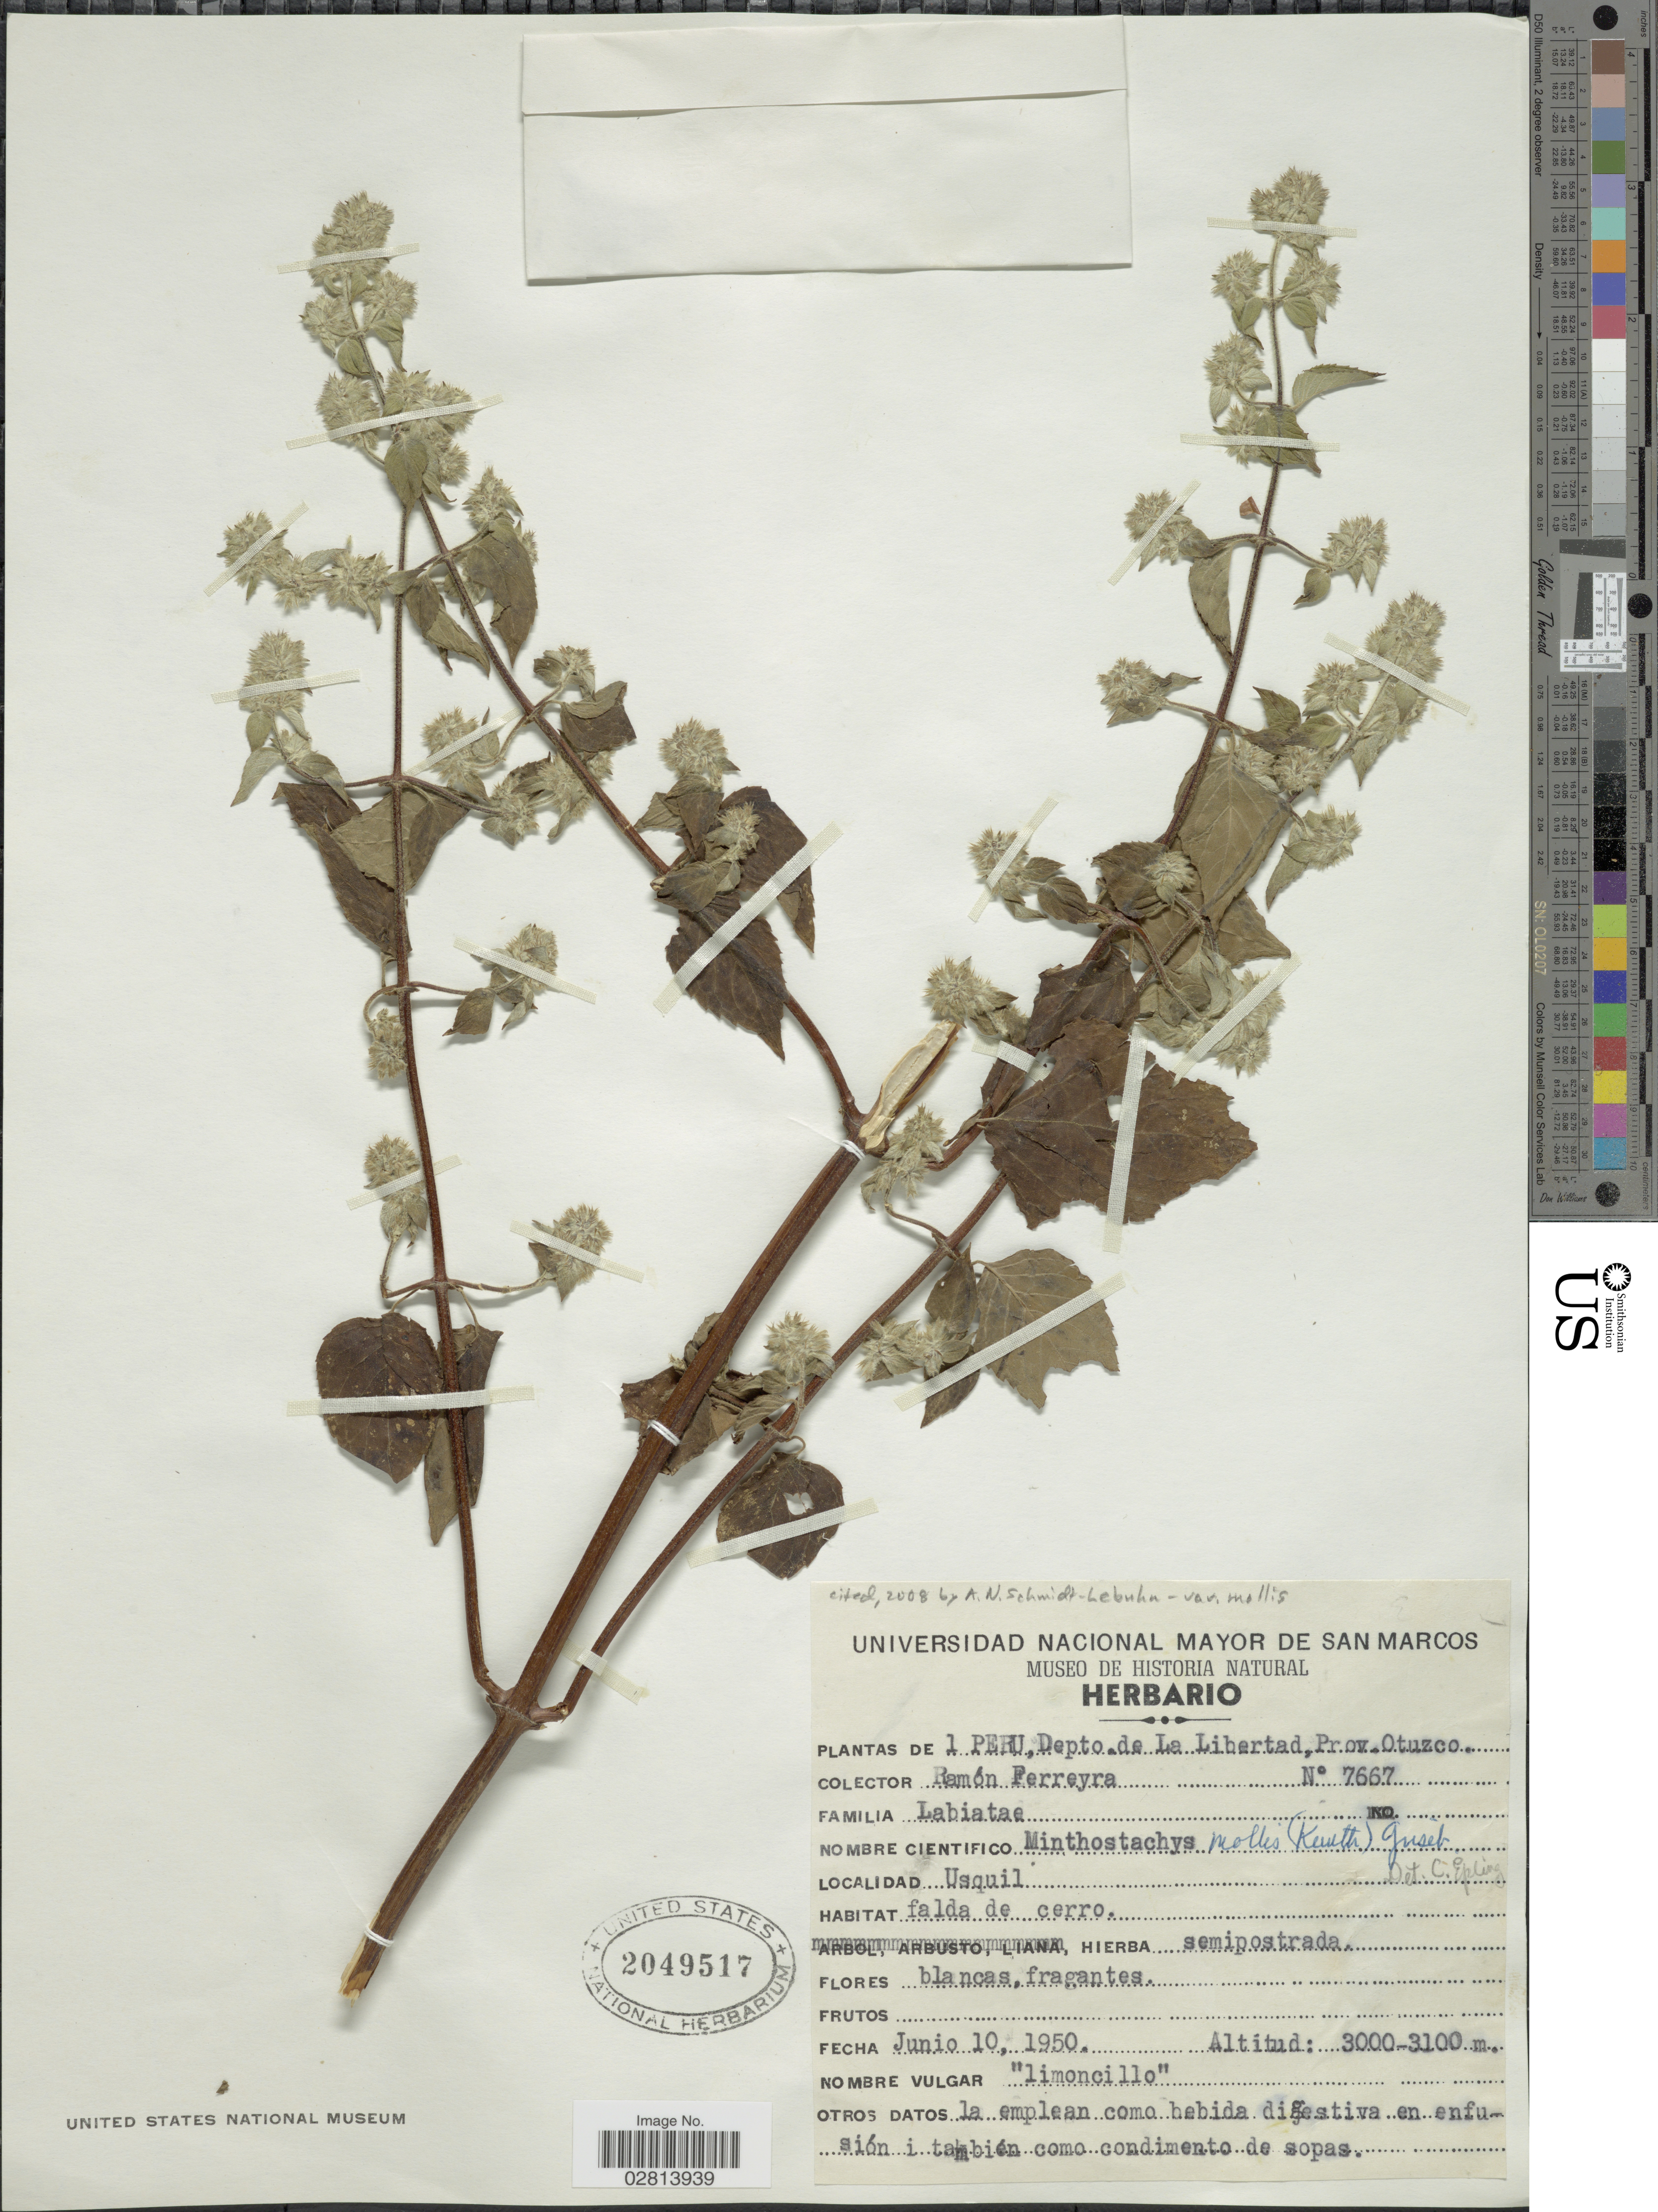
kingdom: Plantae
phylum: Tracheophyta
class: Magnoliopsida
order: Lamiales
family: Lamiaceae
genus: Minthostachys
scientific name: Minthostachys mollis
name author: (Kunth) Griseb.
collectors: R. A. Ferreyra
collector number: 7667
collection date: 1950-06-10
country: Peru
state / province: La Libertad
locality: Prov. Otuzco, Usquil.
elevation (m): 3000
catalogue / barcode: US 2049517